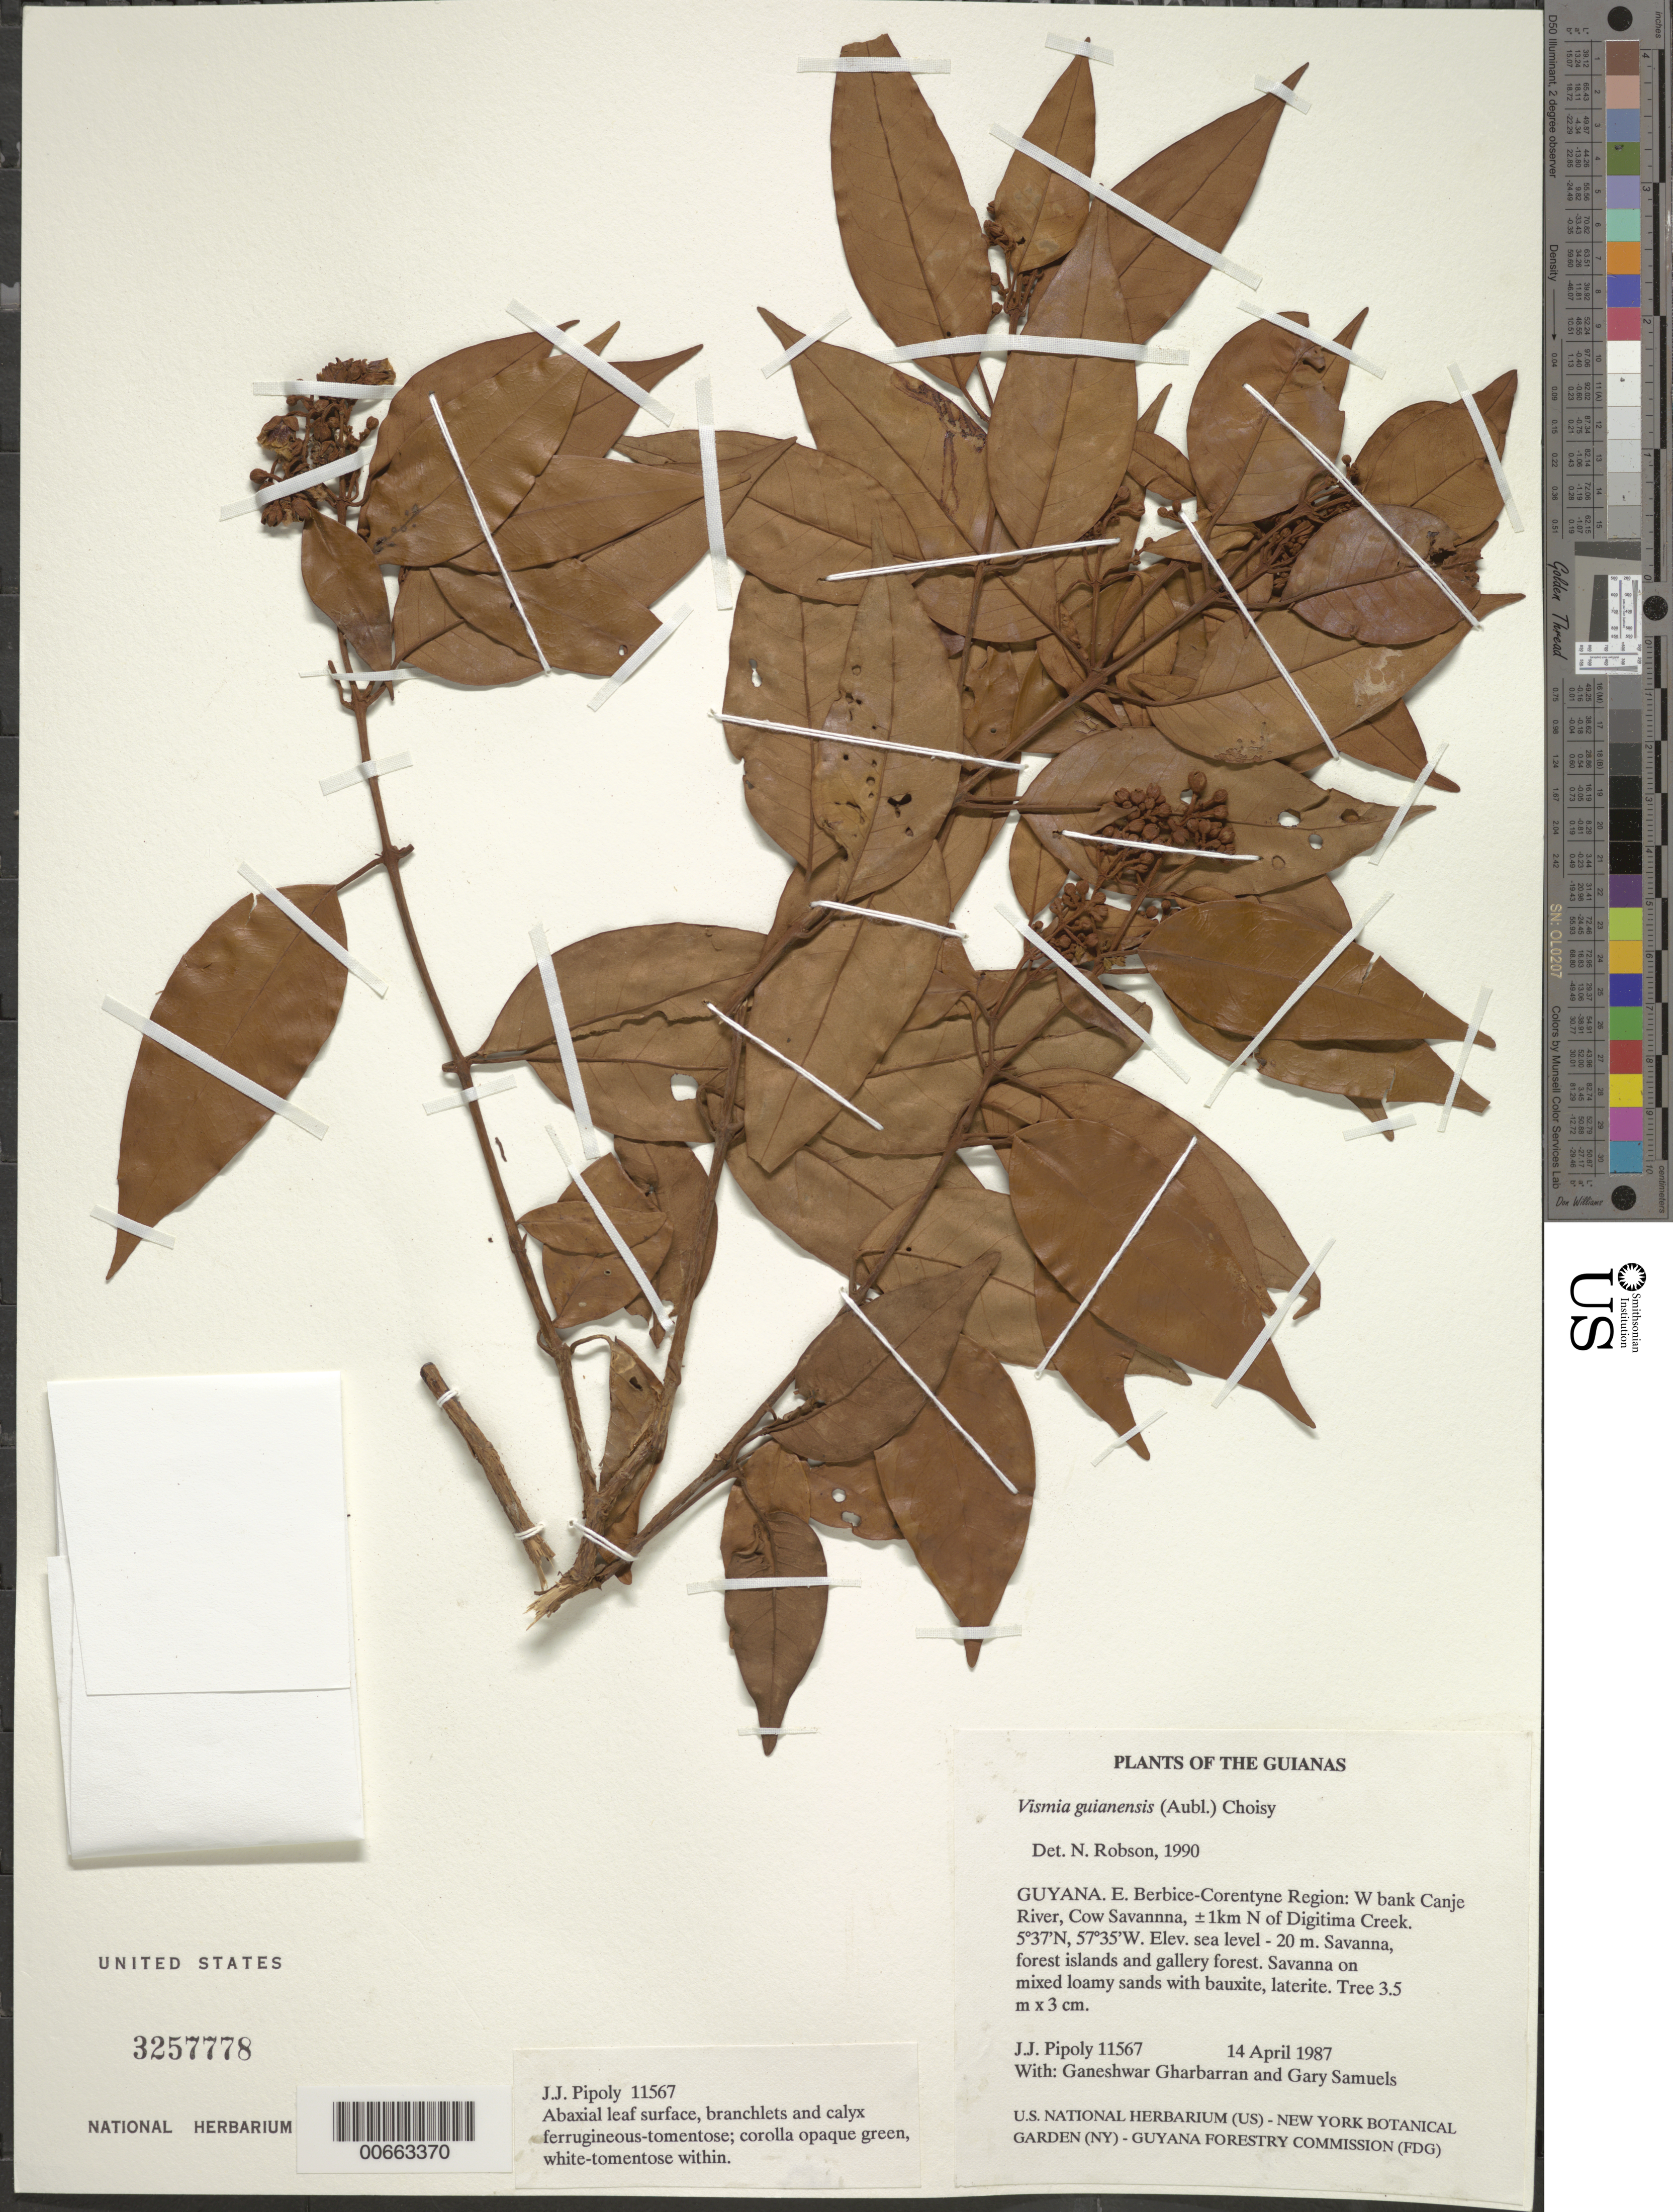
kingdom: Plantae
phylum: Tracheophyta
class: Magnoliopsida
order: Malpighiales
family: Hypericaceae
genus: Vismia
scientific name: Vismia guianensis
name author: (Aubl.) Pers.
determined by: Robson, Norman K. B.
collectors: J. J. Pipoly, G. Gharbarran & G. Samuels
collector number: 11567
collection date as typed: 14 April 1987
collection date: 1987-04-14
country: Guyana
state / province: E. Berbice-Corentyne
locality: W bank Canje River, Cow Savanna, ±1km N of Digitima Creek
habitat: Savanna, forest islands and gallery forest. Savanna on mixed loamy sands with bauxite, laterite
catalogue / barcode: US 3257778